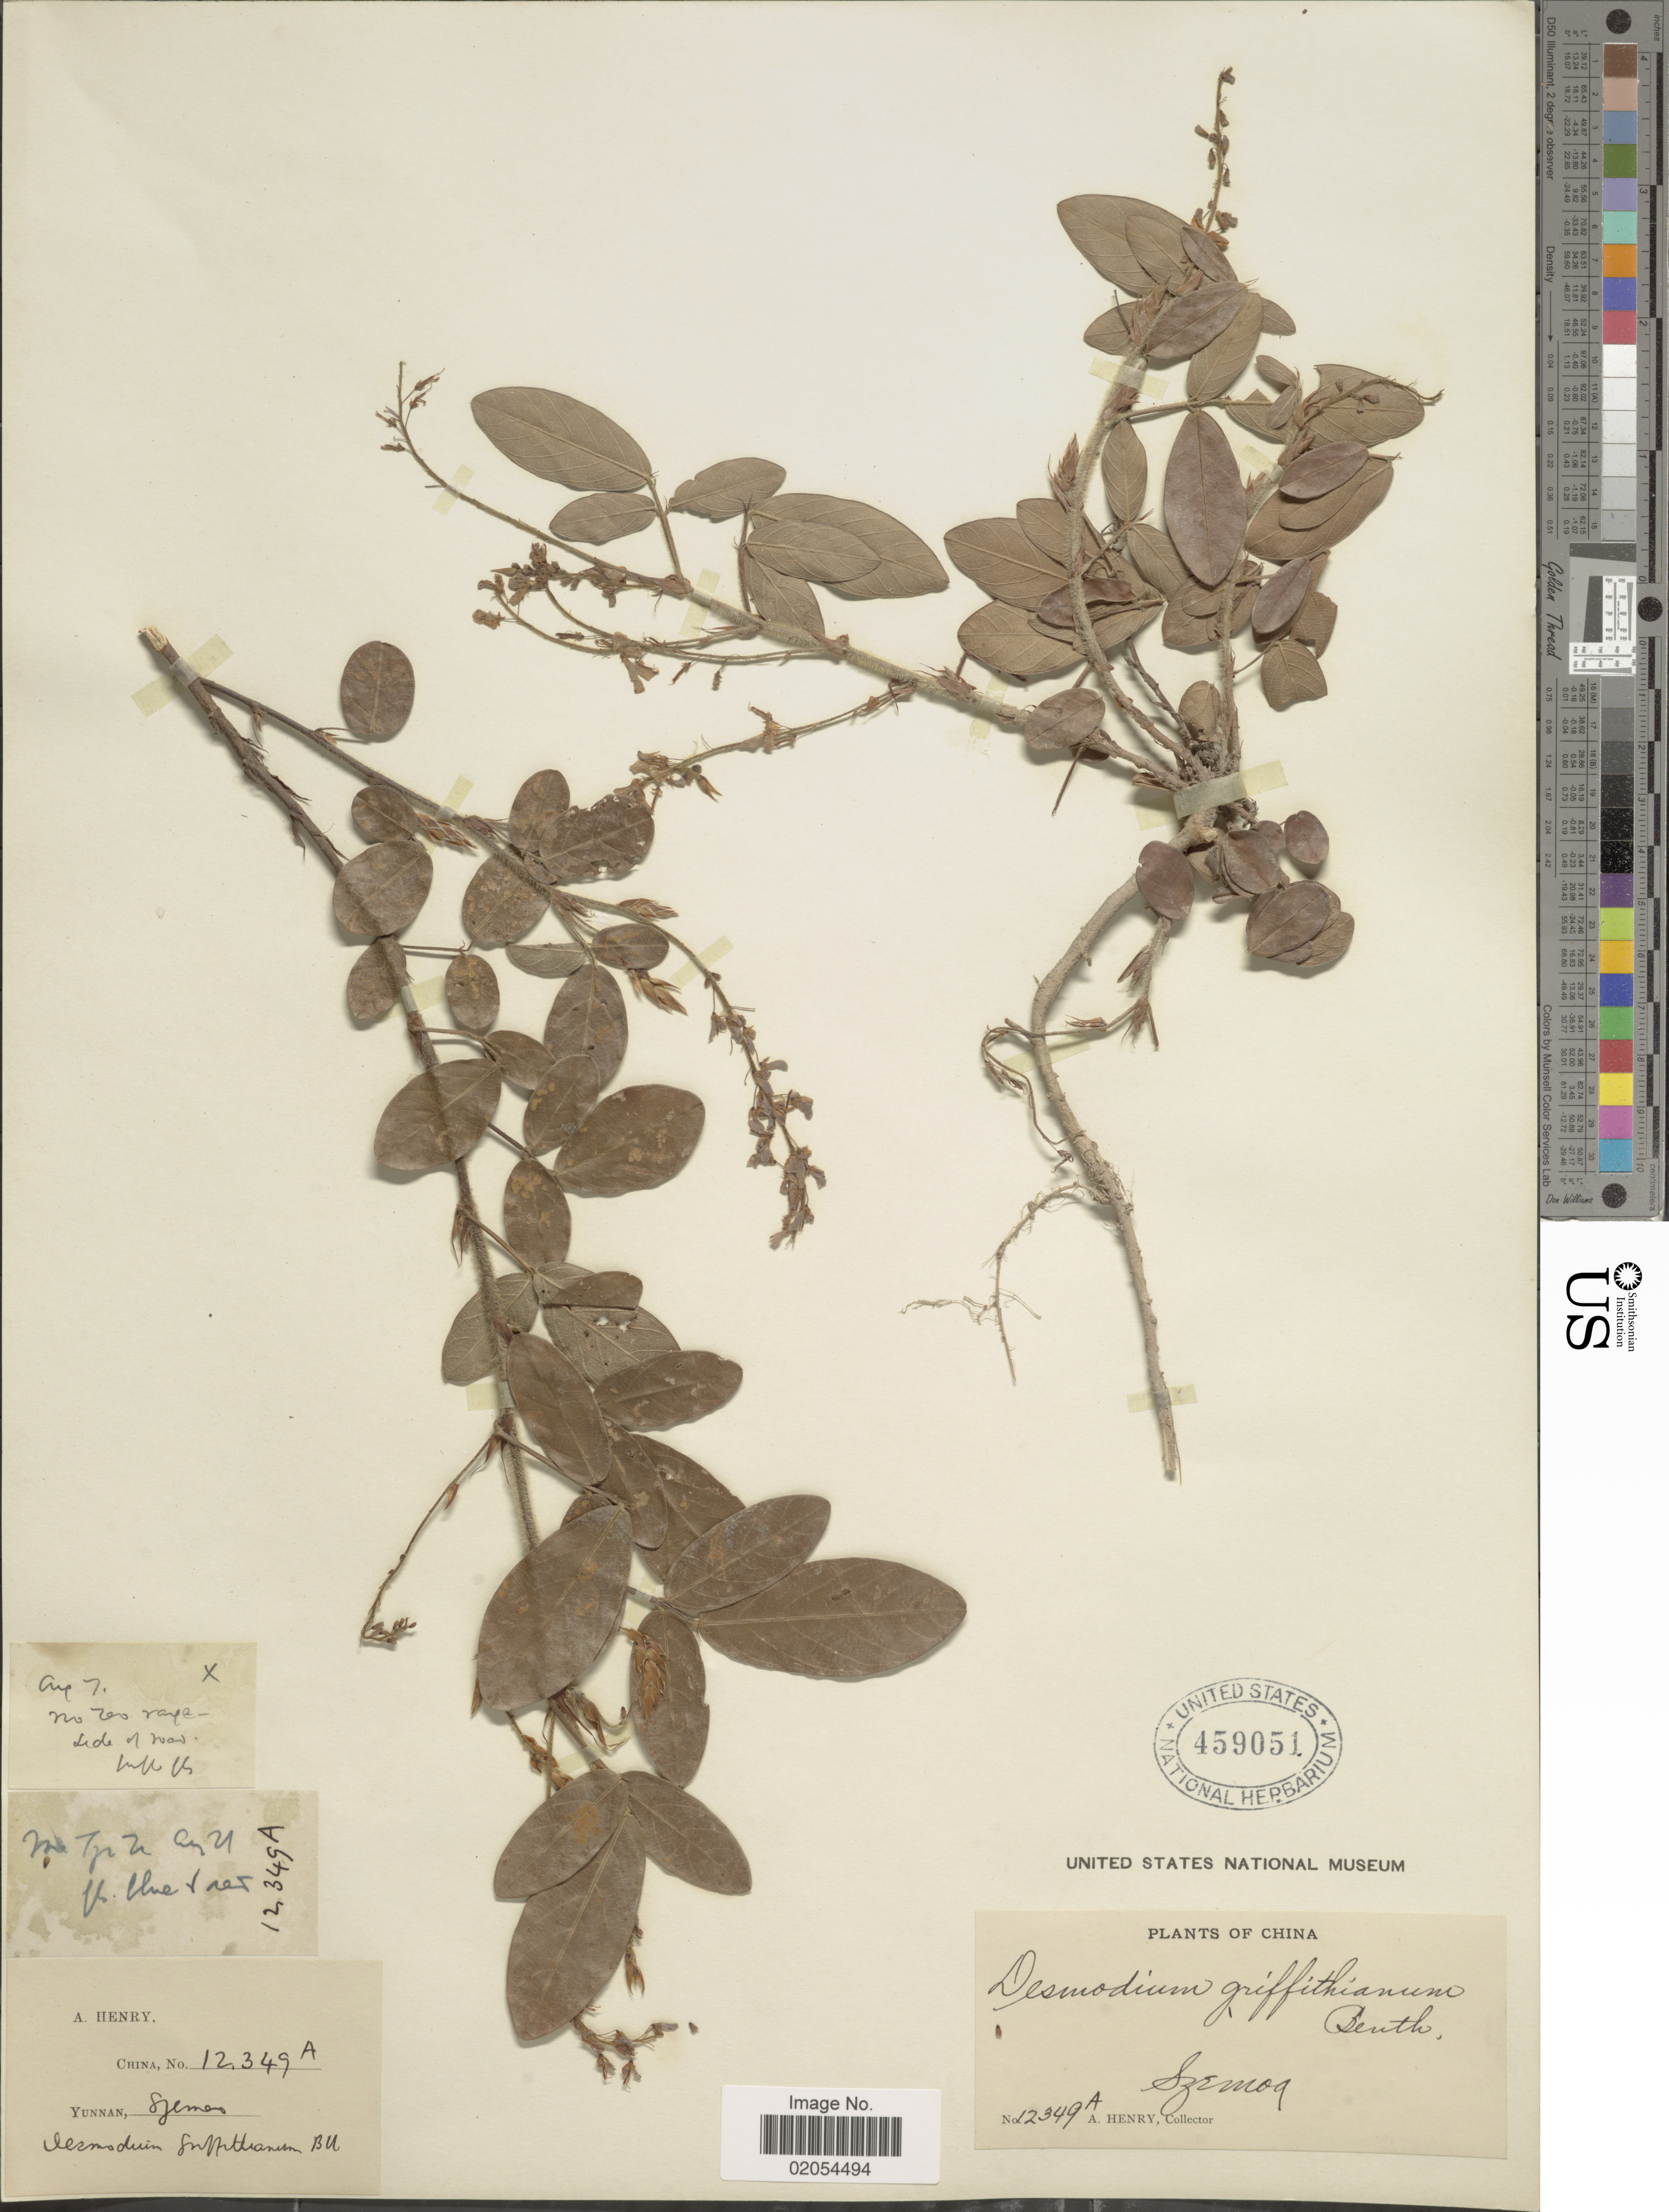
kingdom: Plantae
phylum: Tracheophyta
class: Magnoliopsida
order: Fabales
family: Fabaceae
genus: Grona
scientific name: Grona griffithiana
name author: (Benth.) H. Ohashi & K. Ohashi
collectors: A. Henry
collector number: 12349 A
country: China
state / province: Yunnan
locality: Yunnan, Sjemeo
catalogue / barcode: US 459051